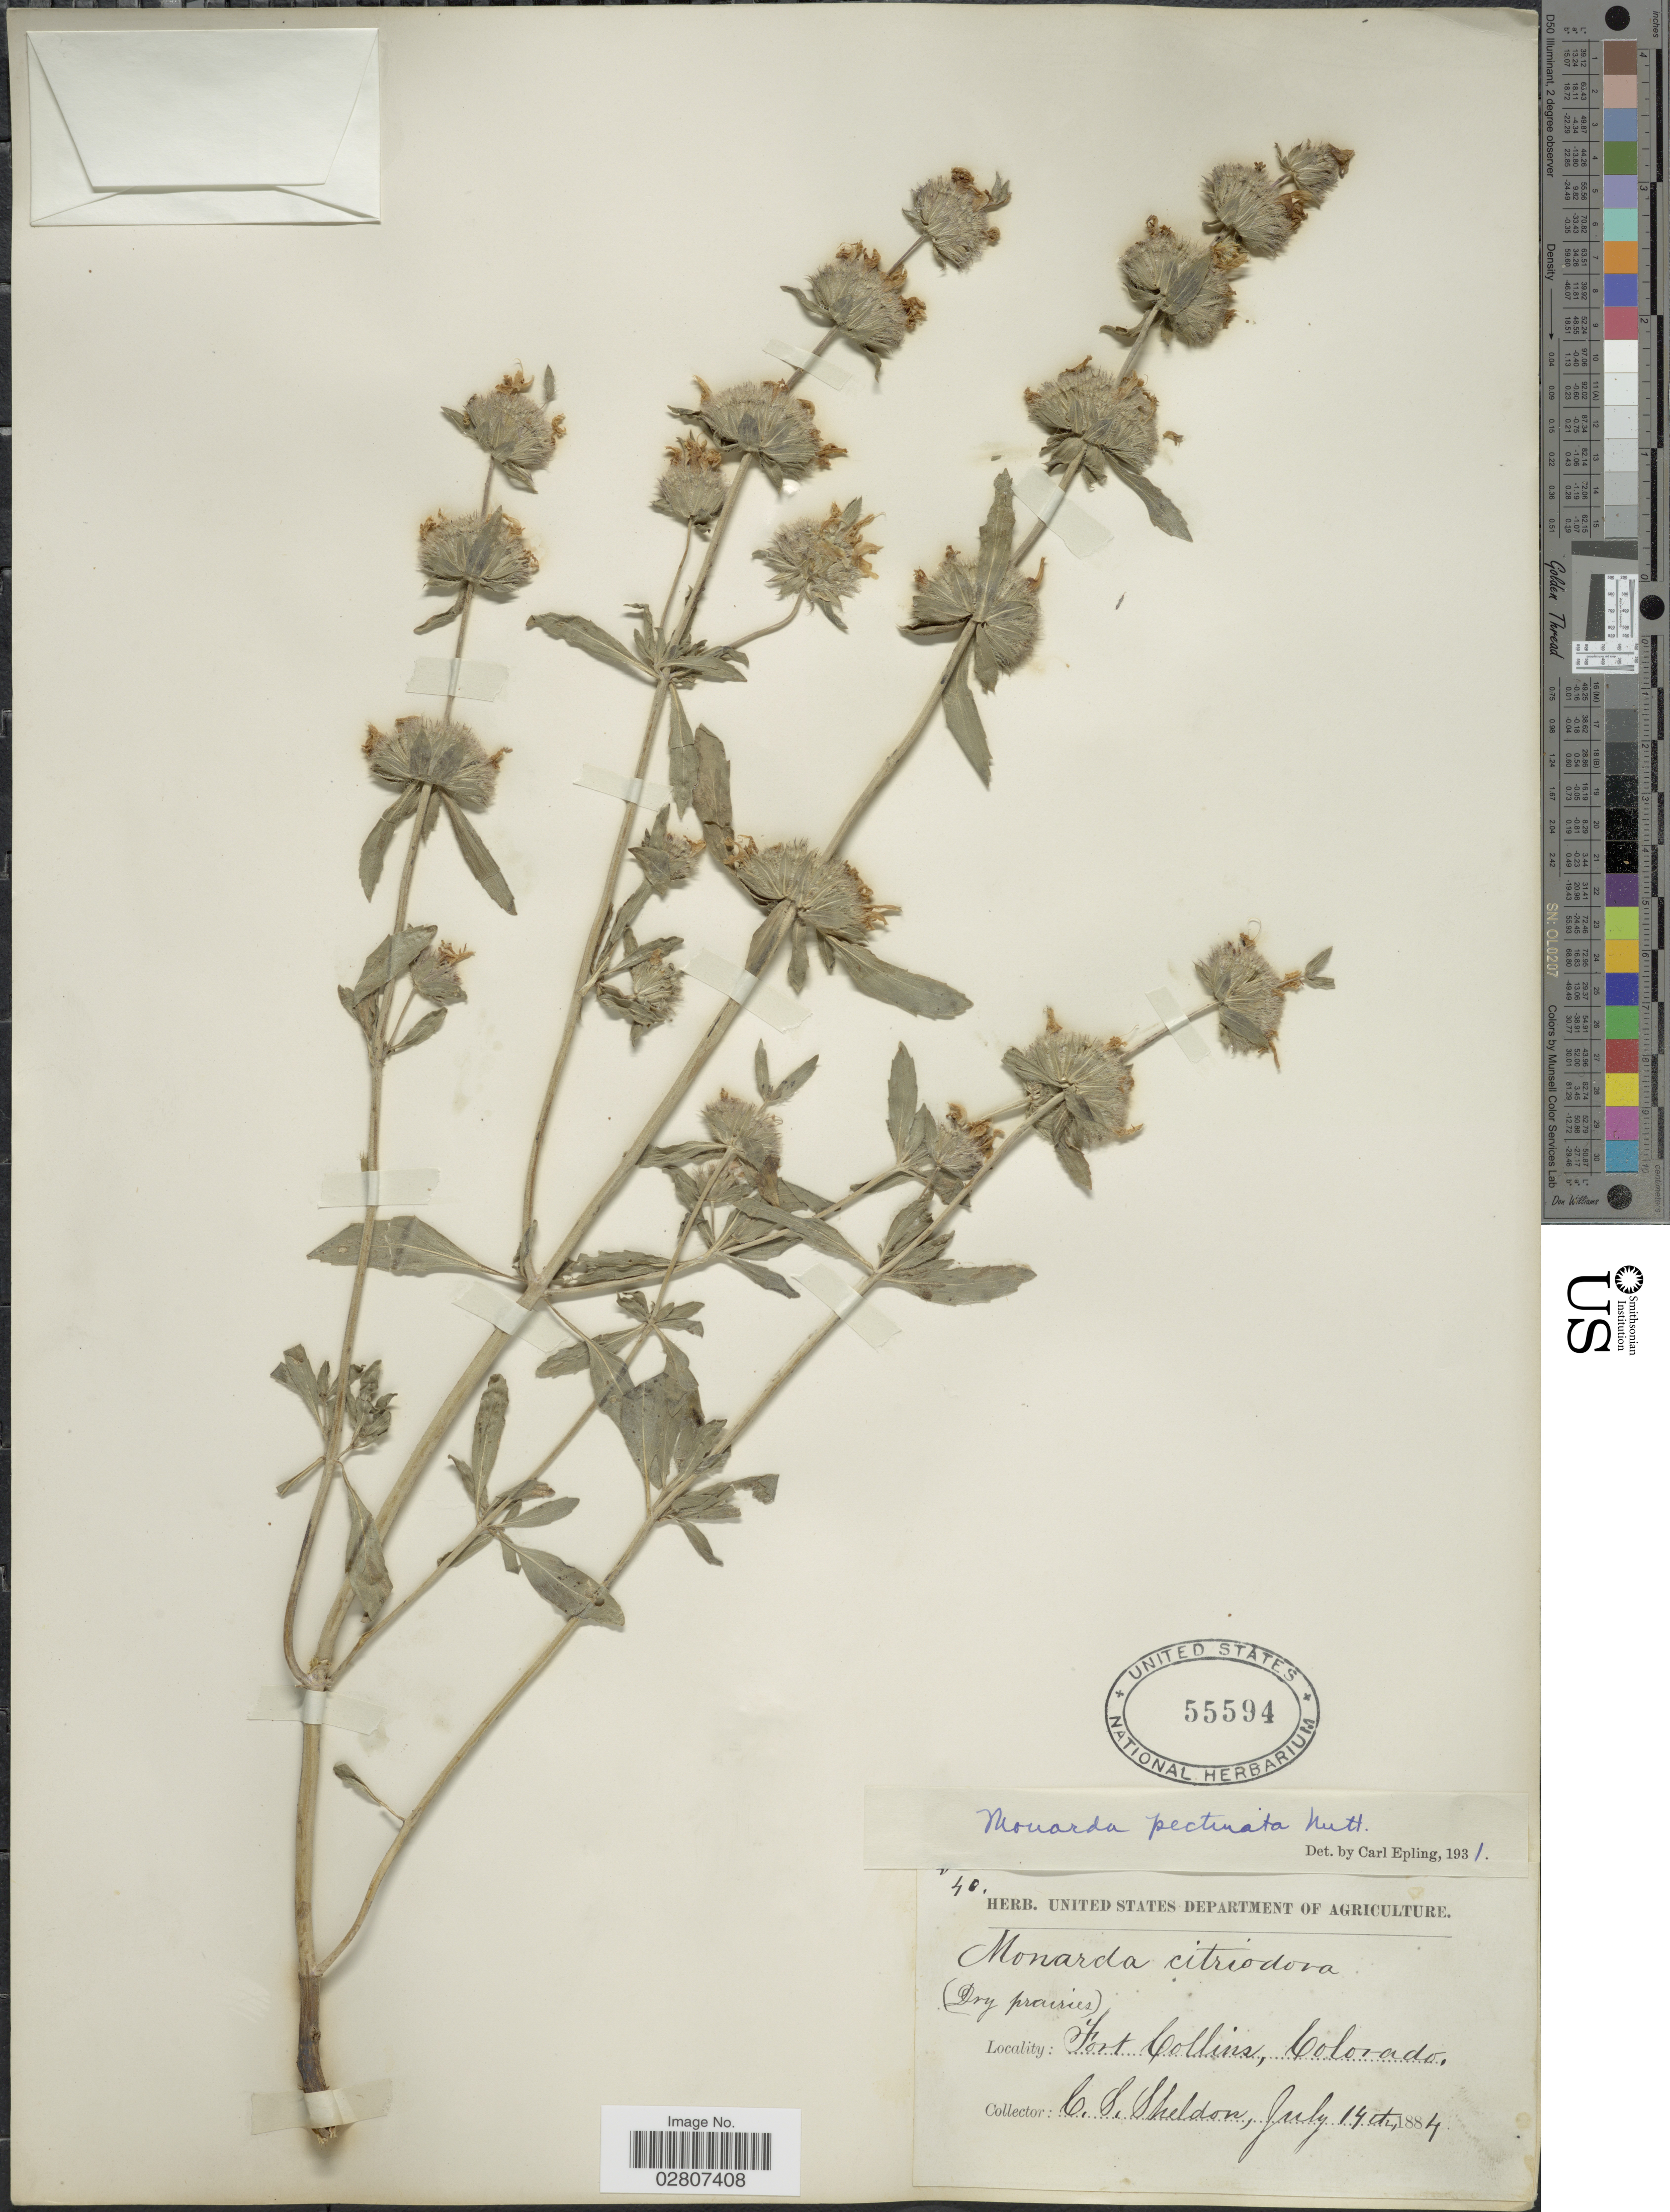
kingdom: Plantae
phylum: Tracheophyta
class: Magnoliopsida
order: Lamiales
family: Lamiaceae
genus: Monarda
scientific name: Monarda pectinata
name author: Nutt.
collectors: C. S. Sheldon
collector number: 40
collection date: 1884-07-14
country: United States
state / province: Colorado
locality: Fort Collins, Colorado.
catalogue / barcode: US 55594